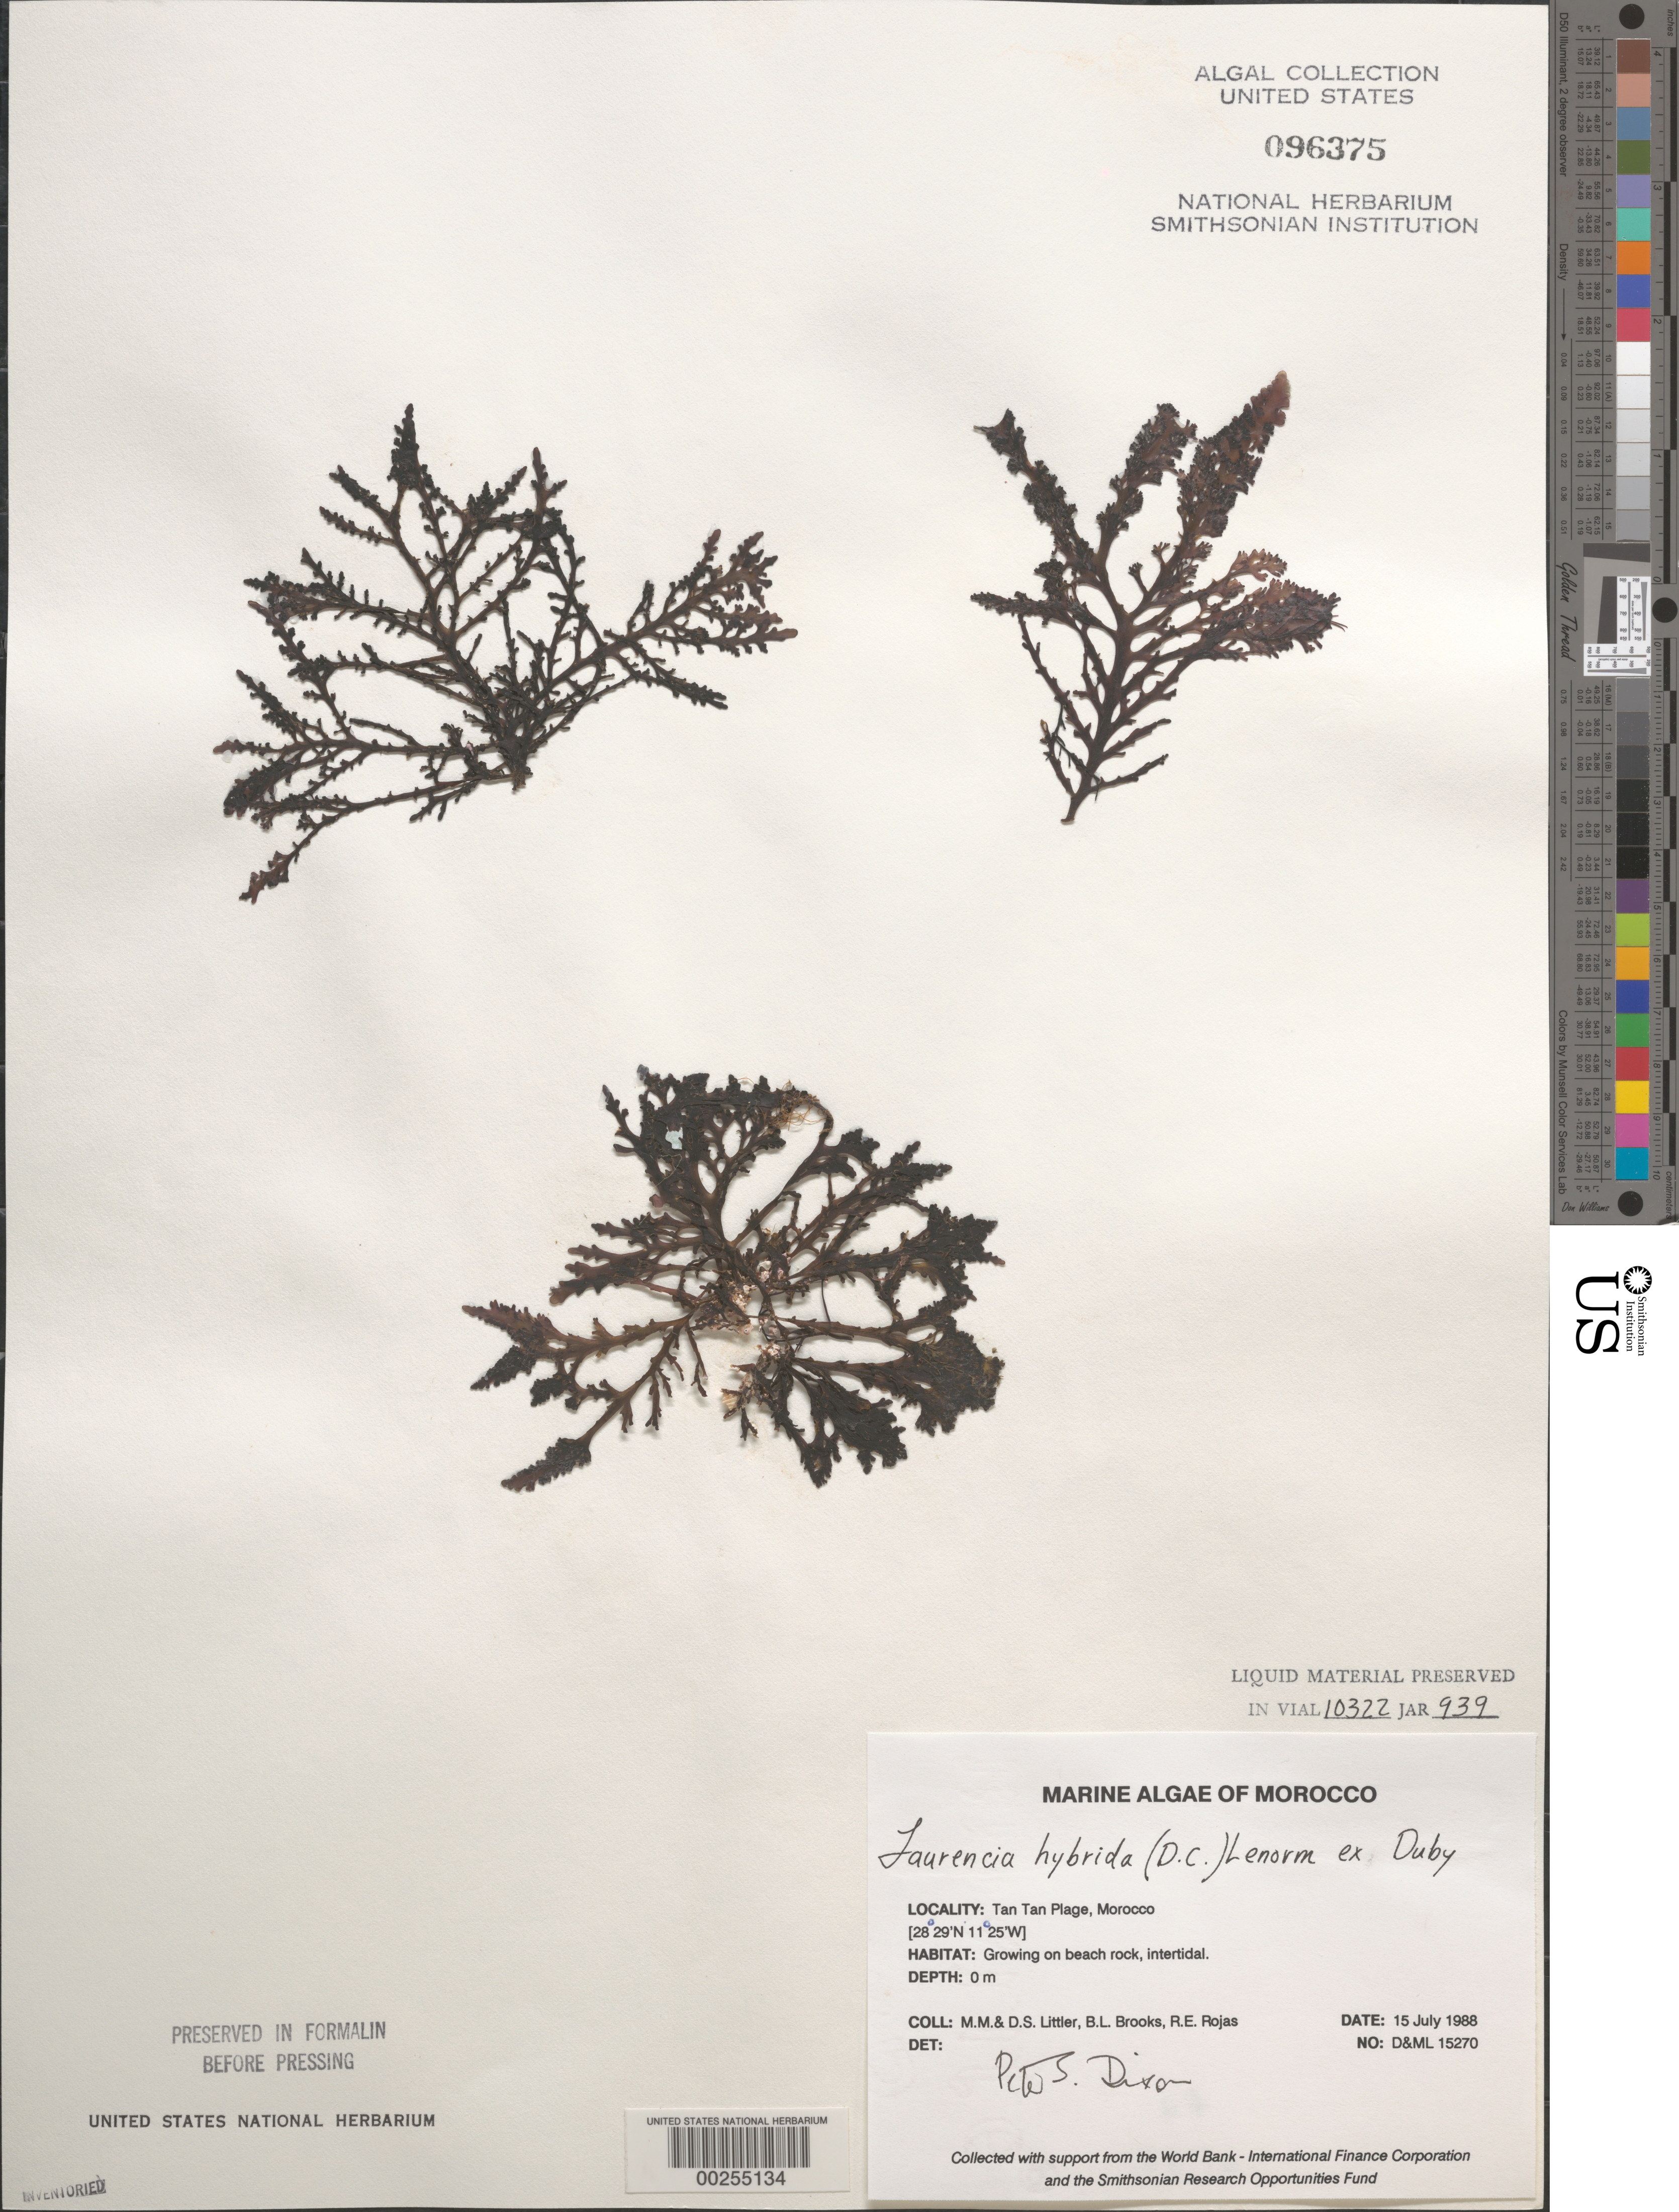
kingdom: Plantae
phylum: Rhodophyta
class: Florideophyceae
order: Ceramiales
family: Rhodomelaceae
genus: Osmundea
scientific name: Osmundea hybrida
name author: (de Candolle) K.W. Nam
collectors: M. M. Littler, D. S. Littler, B. Brooks & R. Rojas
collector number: D&ML 15270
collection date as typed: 15 Jul 1988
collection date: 1988-07-15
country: Morocco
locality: Tan Tan Plage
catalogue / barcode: US 96375